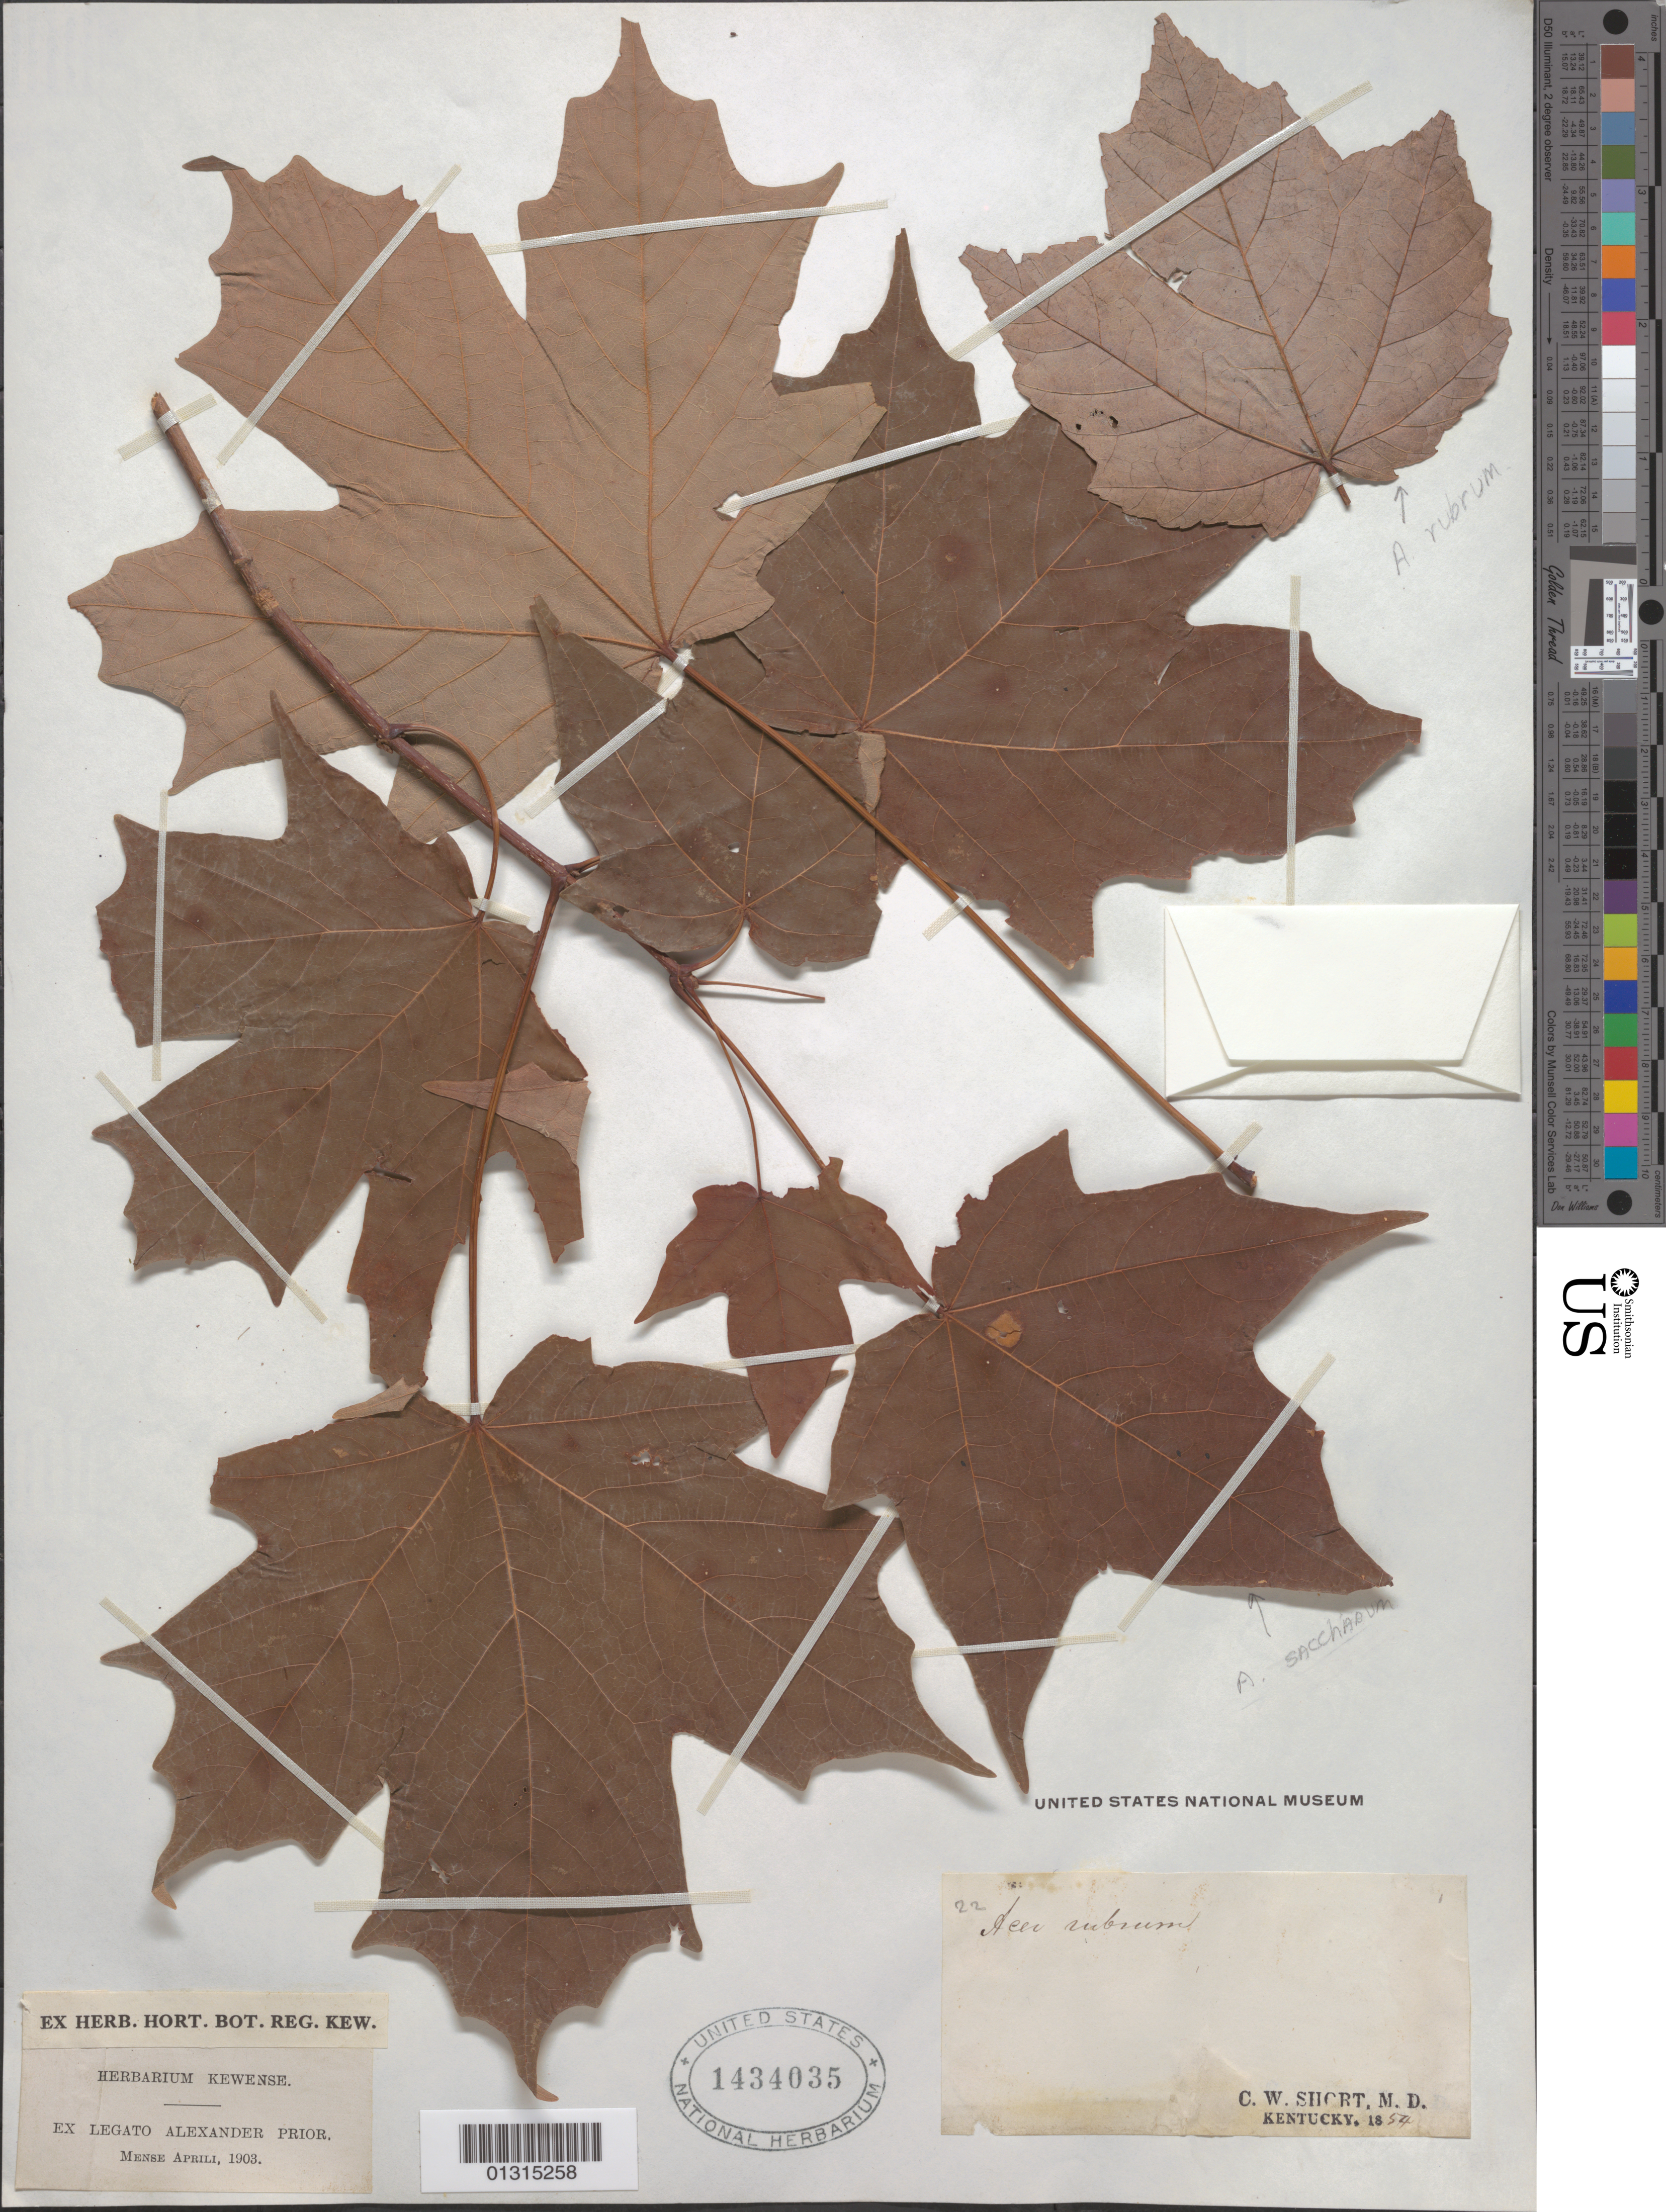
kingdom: Plantae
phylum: Tracheophyta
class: Magnoliopsida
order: Sapindales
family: Sapindaceae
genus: Acer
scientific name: Acer rubrum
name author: L.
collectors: C. W. Short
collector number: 22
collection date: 1854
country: United States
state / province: Kentucky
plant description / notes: Mixed collection? Acer rubrum. Acer saccharum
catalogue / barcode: US 1434035